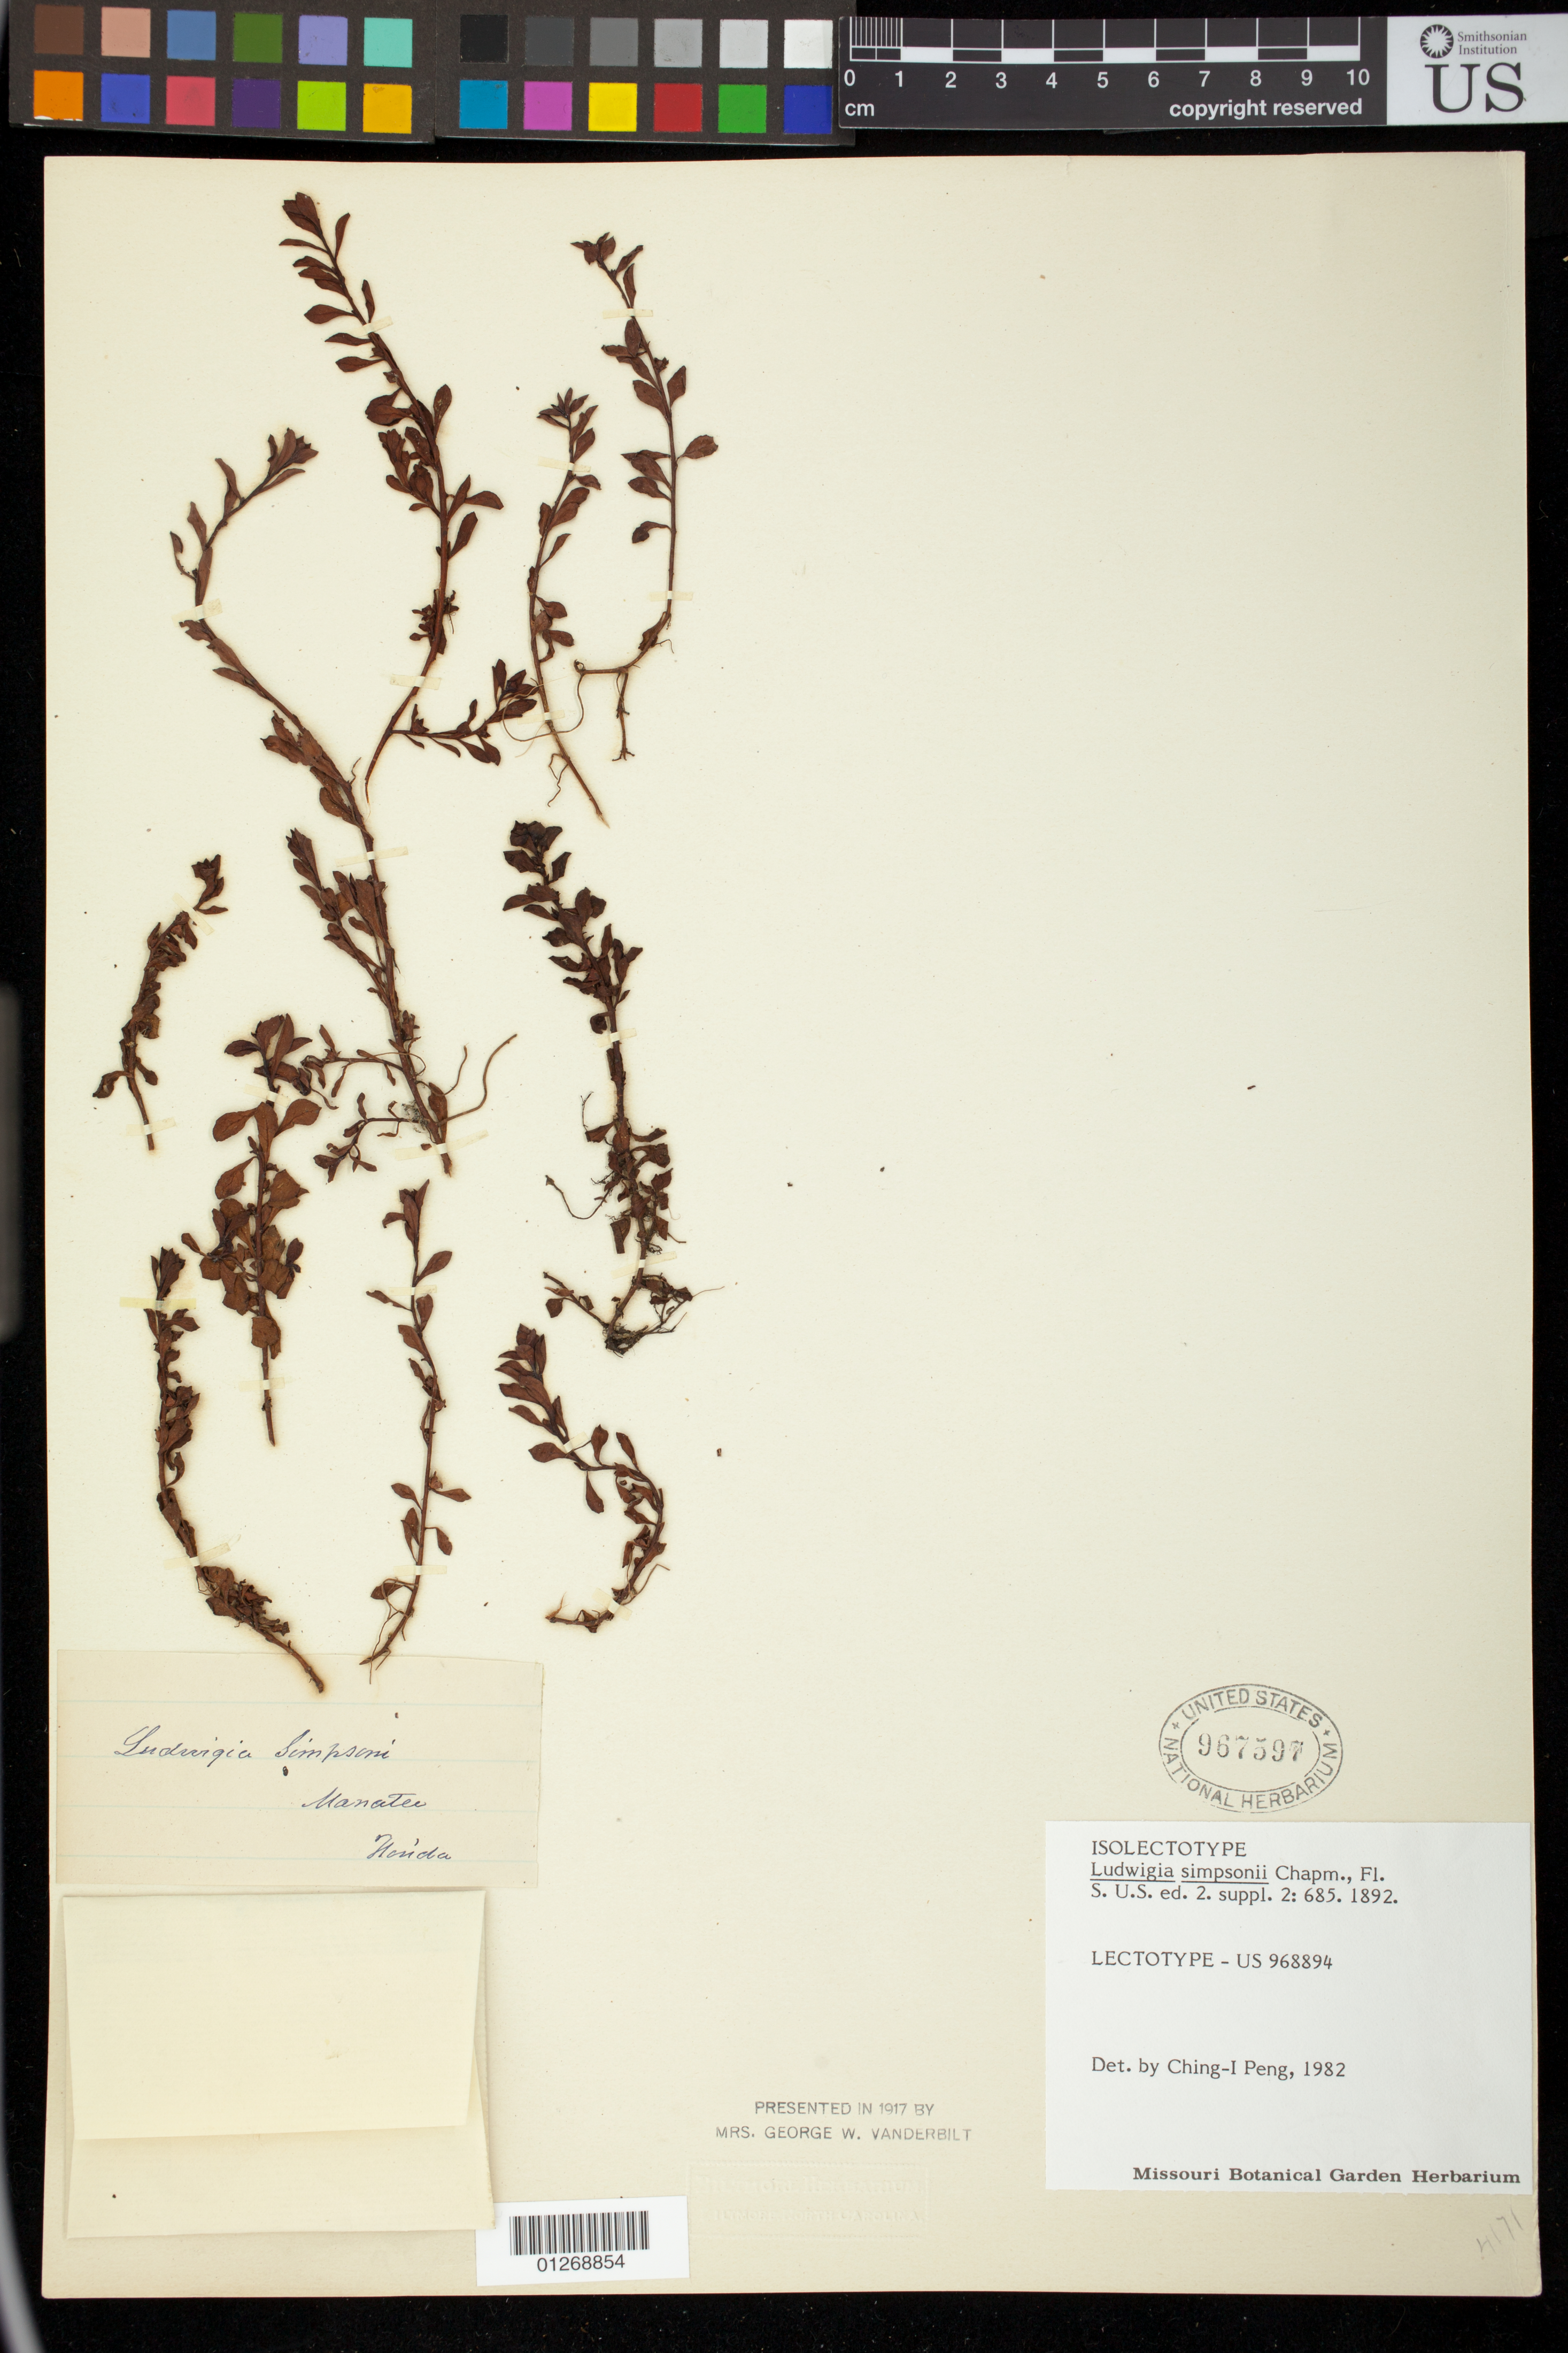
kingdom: Plantae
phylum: Tracheophyta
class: Magnoliopsida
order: Myrtales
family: Onagraceae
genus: Ludwigia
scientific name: Ludwigia simpsonii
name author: Chapm.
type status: Type Collection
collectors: A. W. Chapman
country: United States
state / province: Florida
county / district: Manatee County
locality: Manatee, S. Florida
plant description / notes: Effectively lectotypified by Peng (1989), citing USNH 1384069 by sheet number as "holotype" (but annotating as "lectotype"). 2 additional US sheets (USNH 967597, 968894) are cited as "isotypes" (both annotated "isolectotype") but are not clearly duplicates of the lectotype.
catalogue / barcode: US 967597